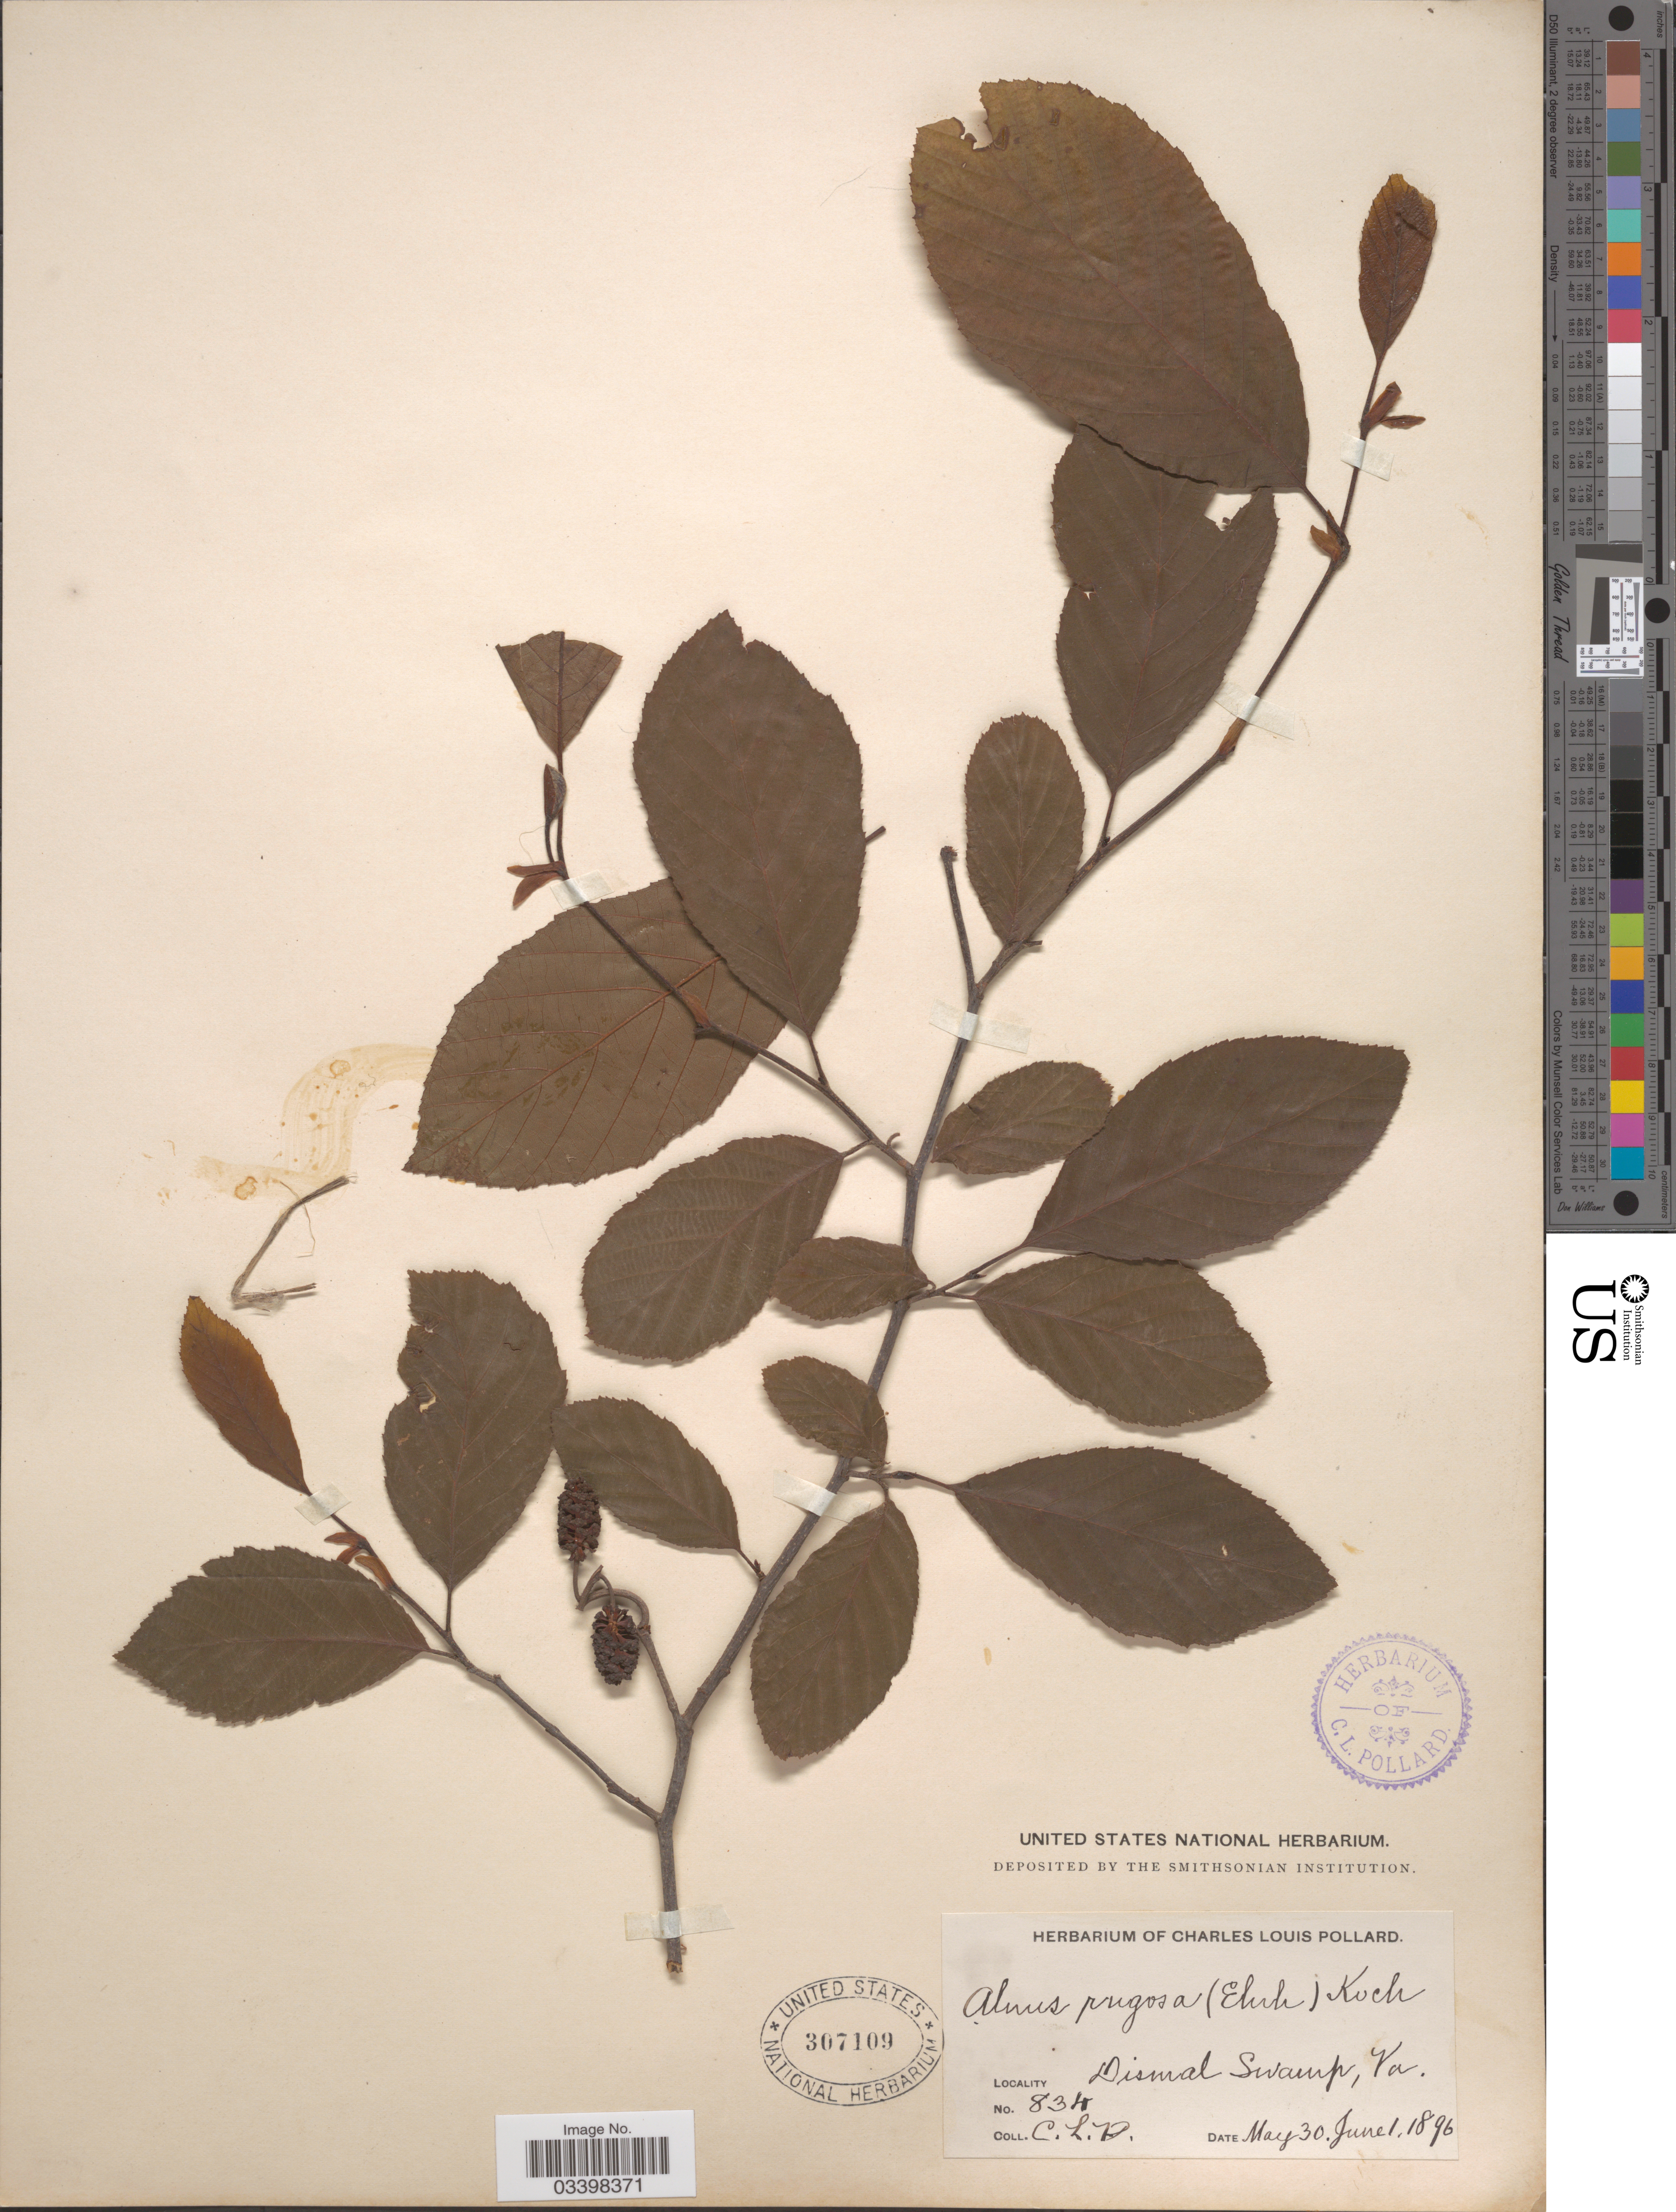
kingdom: Plantae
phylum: Tracheophyta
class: Magnoliopsida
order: Fagales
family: Betulaceae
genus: Alnus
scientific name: Alnus serrulata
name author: (Aiton) Willd.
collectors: C. L. Pollard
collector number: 834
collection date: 1896-05-30/1896-06-01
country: United States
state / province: Virginia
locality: Dismal Swamp.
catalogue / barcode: US 307109